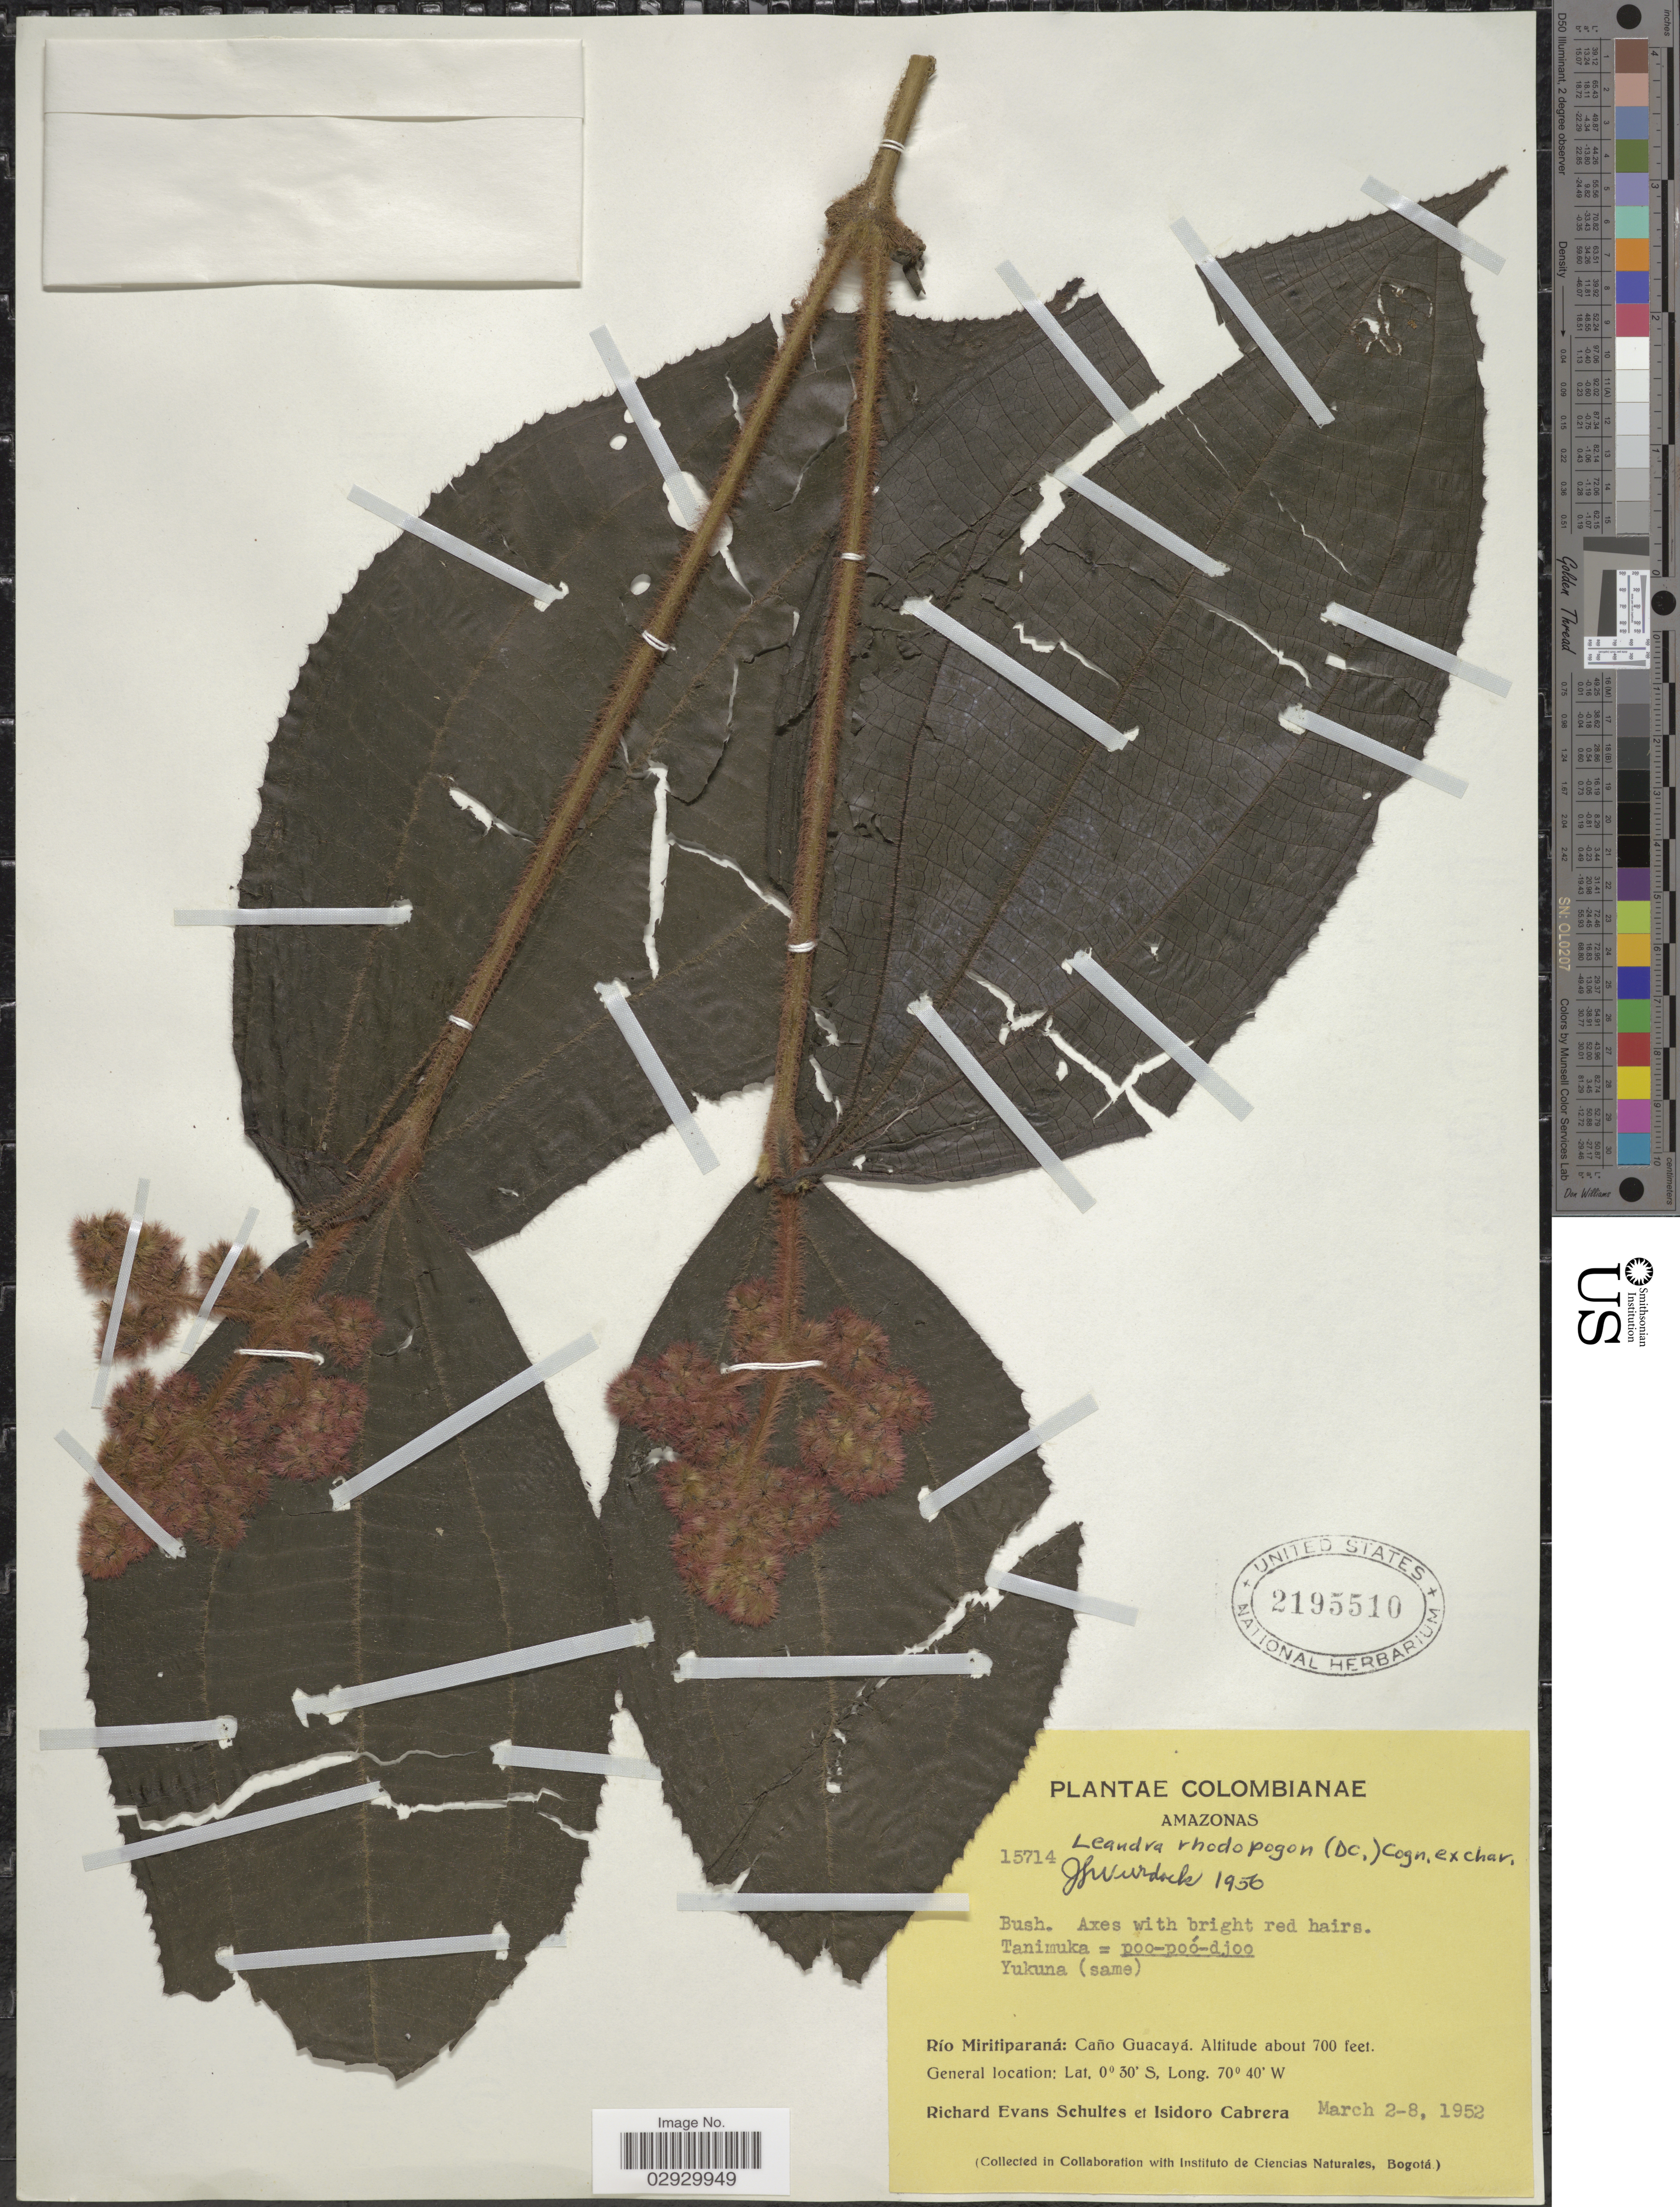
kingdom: Plantae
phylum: Tracheophyta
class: Magnoliopsida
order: Myrtales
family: Melastomataceae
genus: Leandra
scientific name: Leandra rhodopogon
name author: (DC.) Cogn.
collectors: R. E. Schultes & I. Cabrera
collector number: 15714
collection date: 1952-03-02/1952-03-08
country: Colombia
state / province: Amazônas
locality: Río Miritiparaná: Caño Guacayá.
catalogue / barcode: US 2195510